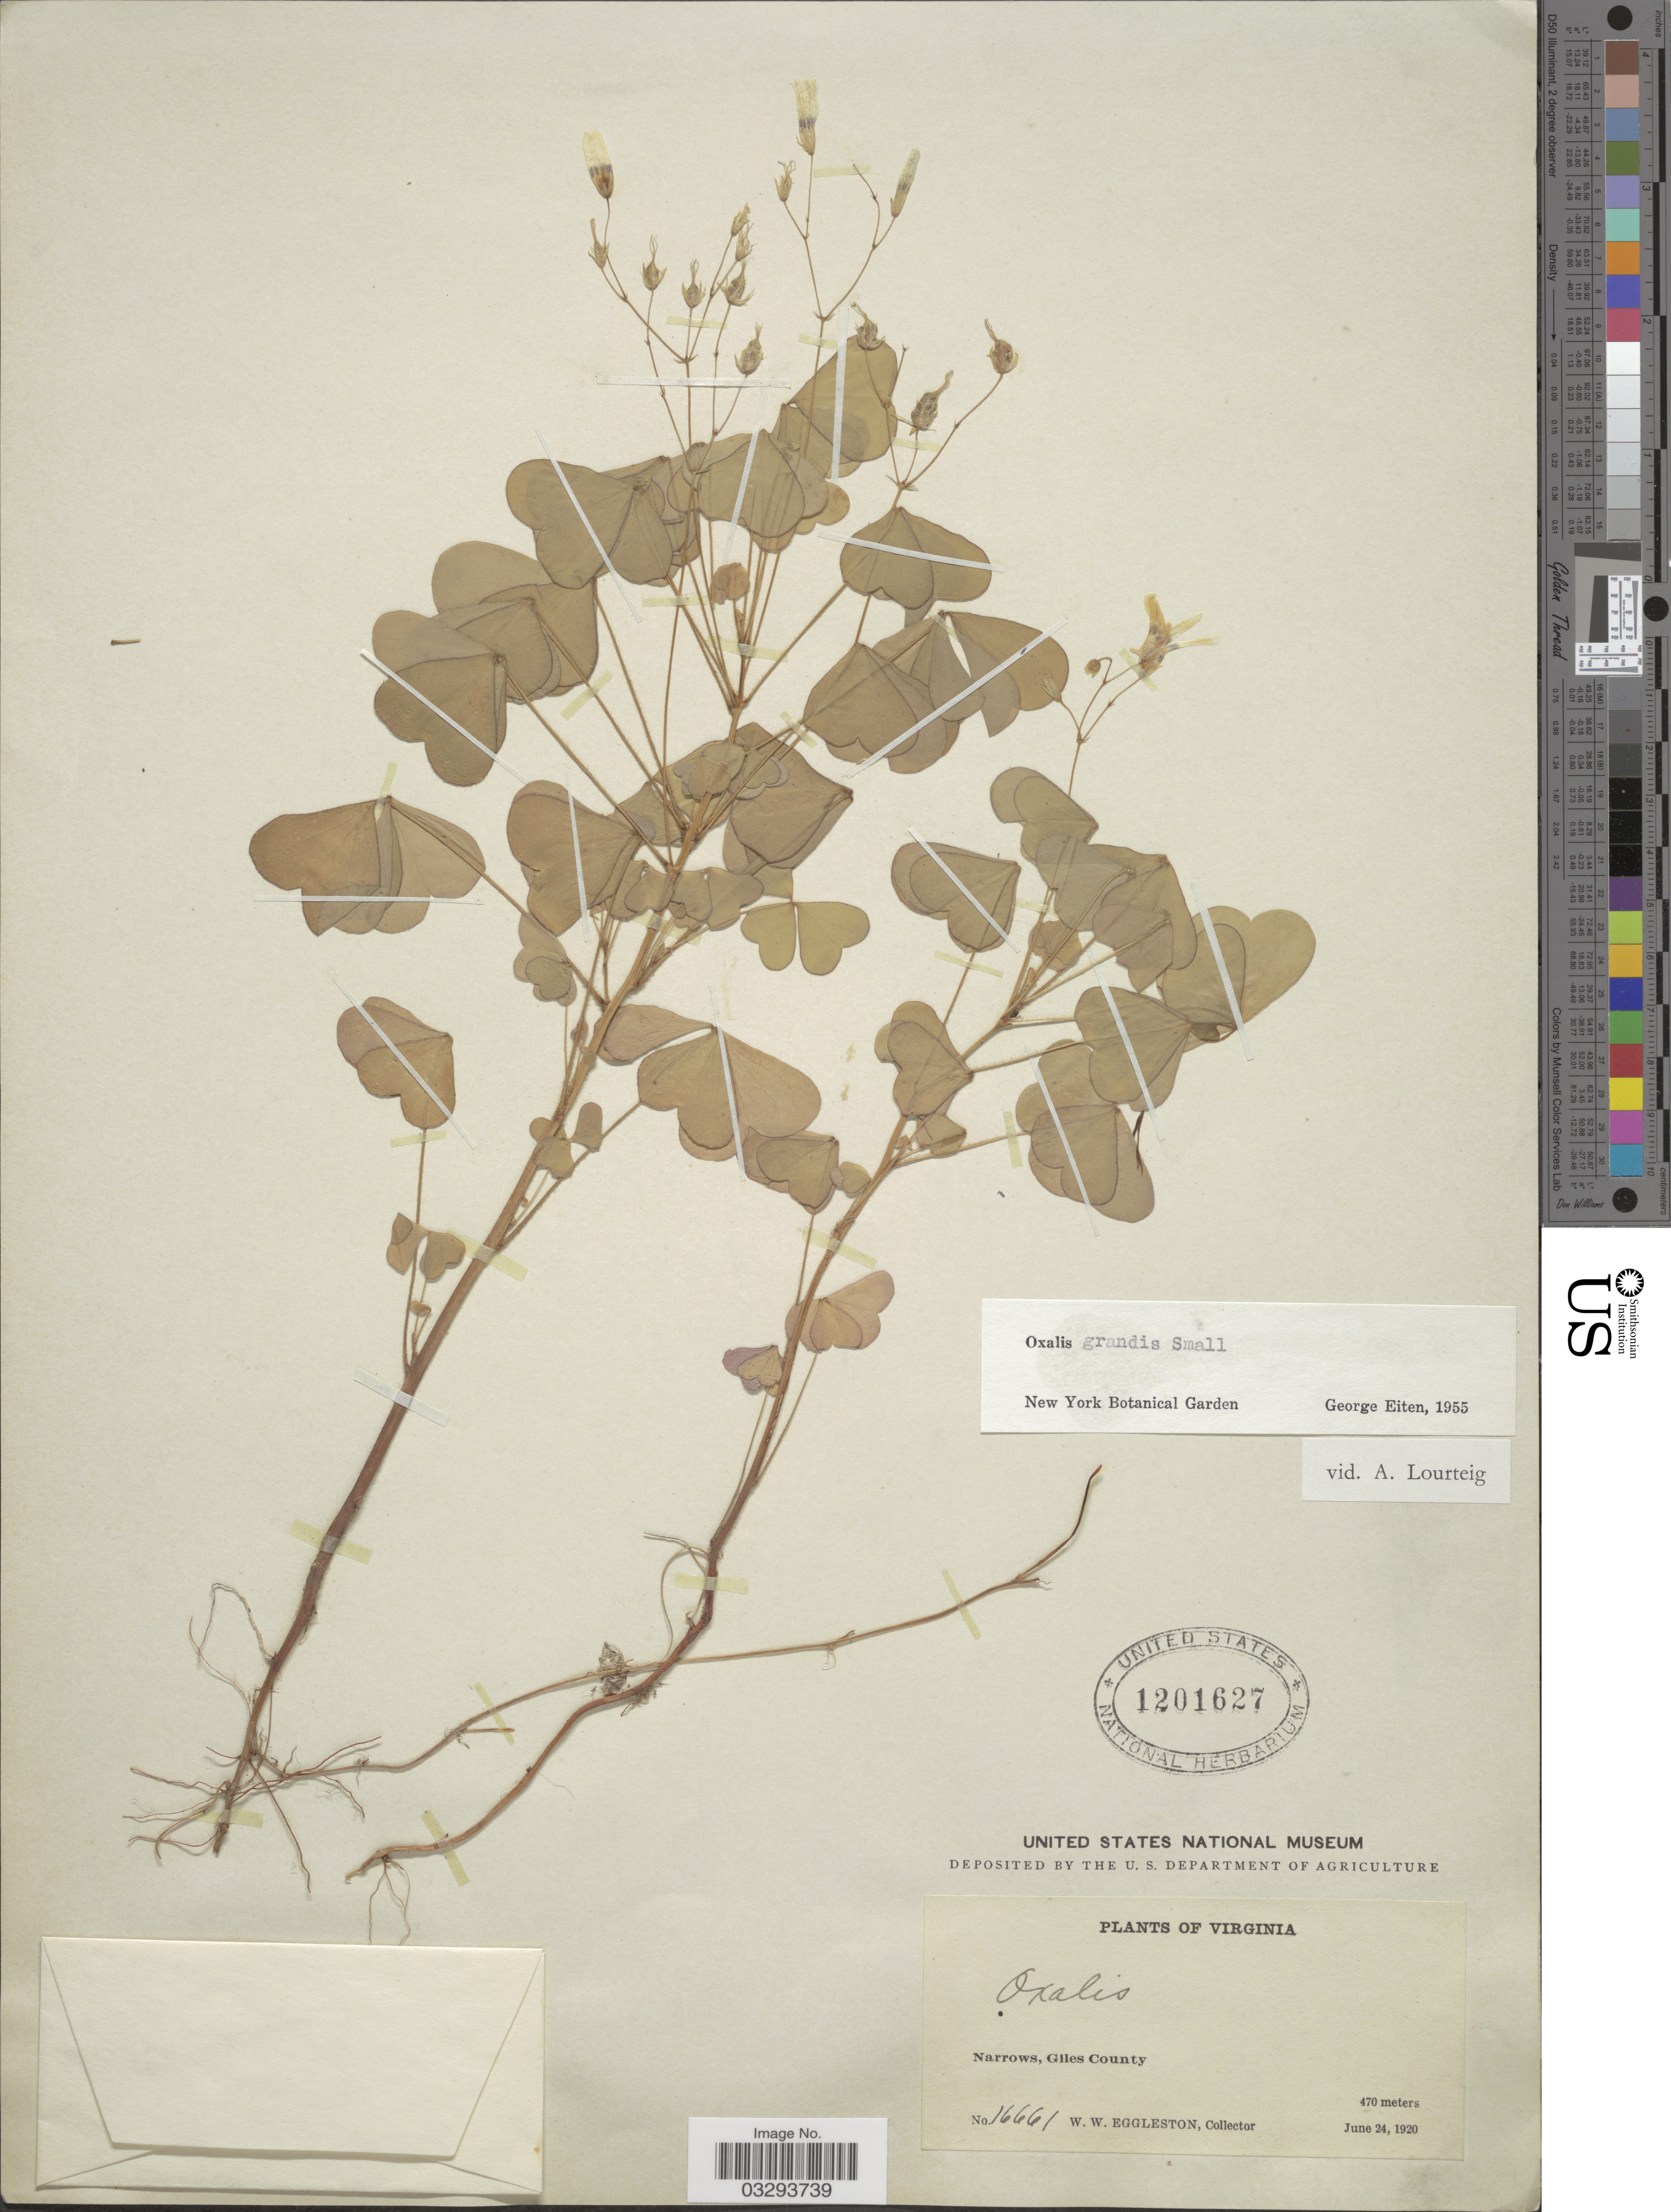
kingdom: Plantae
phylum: Tracheophyta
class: Magnoliopsida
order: Oxalidales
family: Oxalidaceae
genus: Oxalis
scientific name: Oxalis grandis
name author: Small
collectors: W. W. Eggleston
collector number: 16661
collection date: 1920-06-24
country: United States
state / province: Virginia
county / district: Giles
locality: Narrows, Giles County.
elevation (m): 470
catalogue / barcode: US 1201627